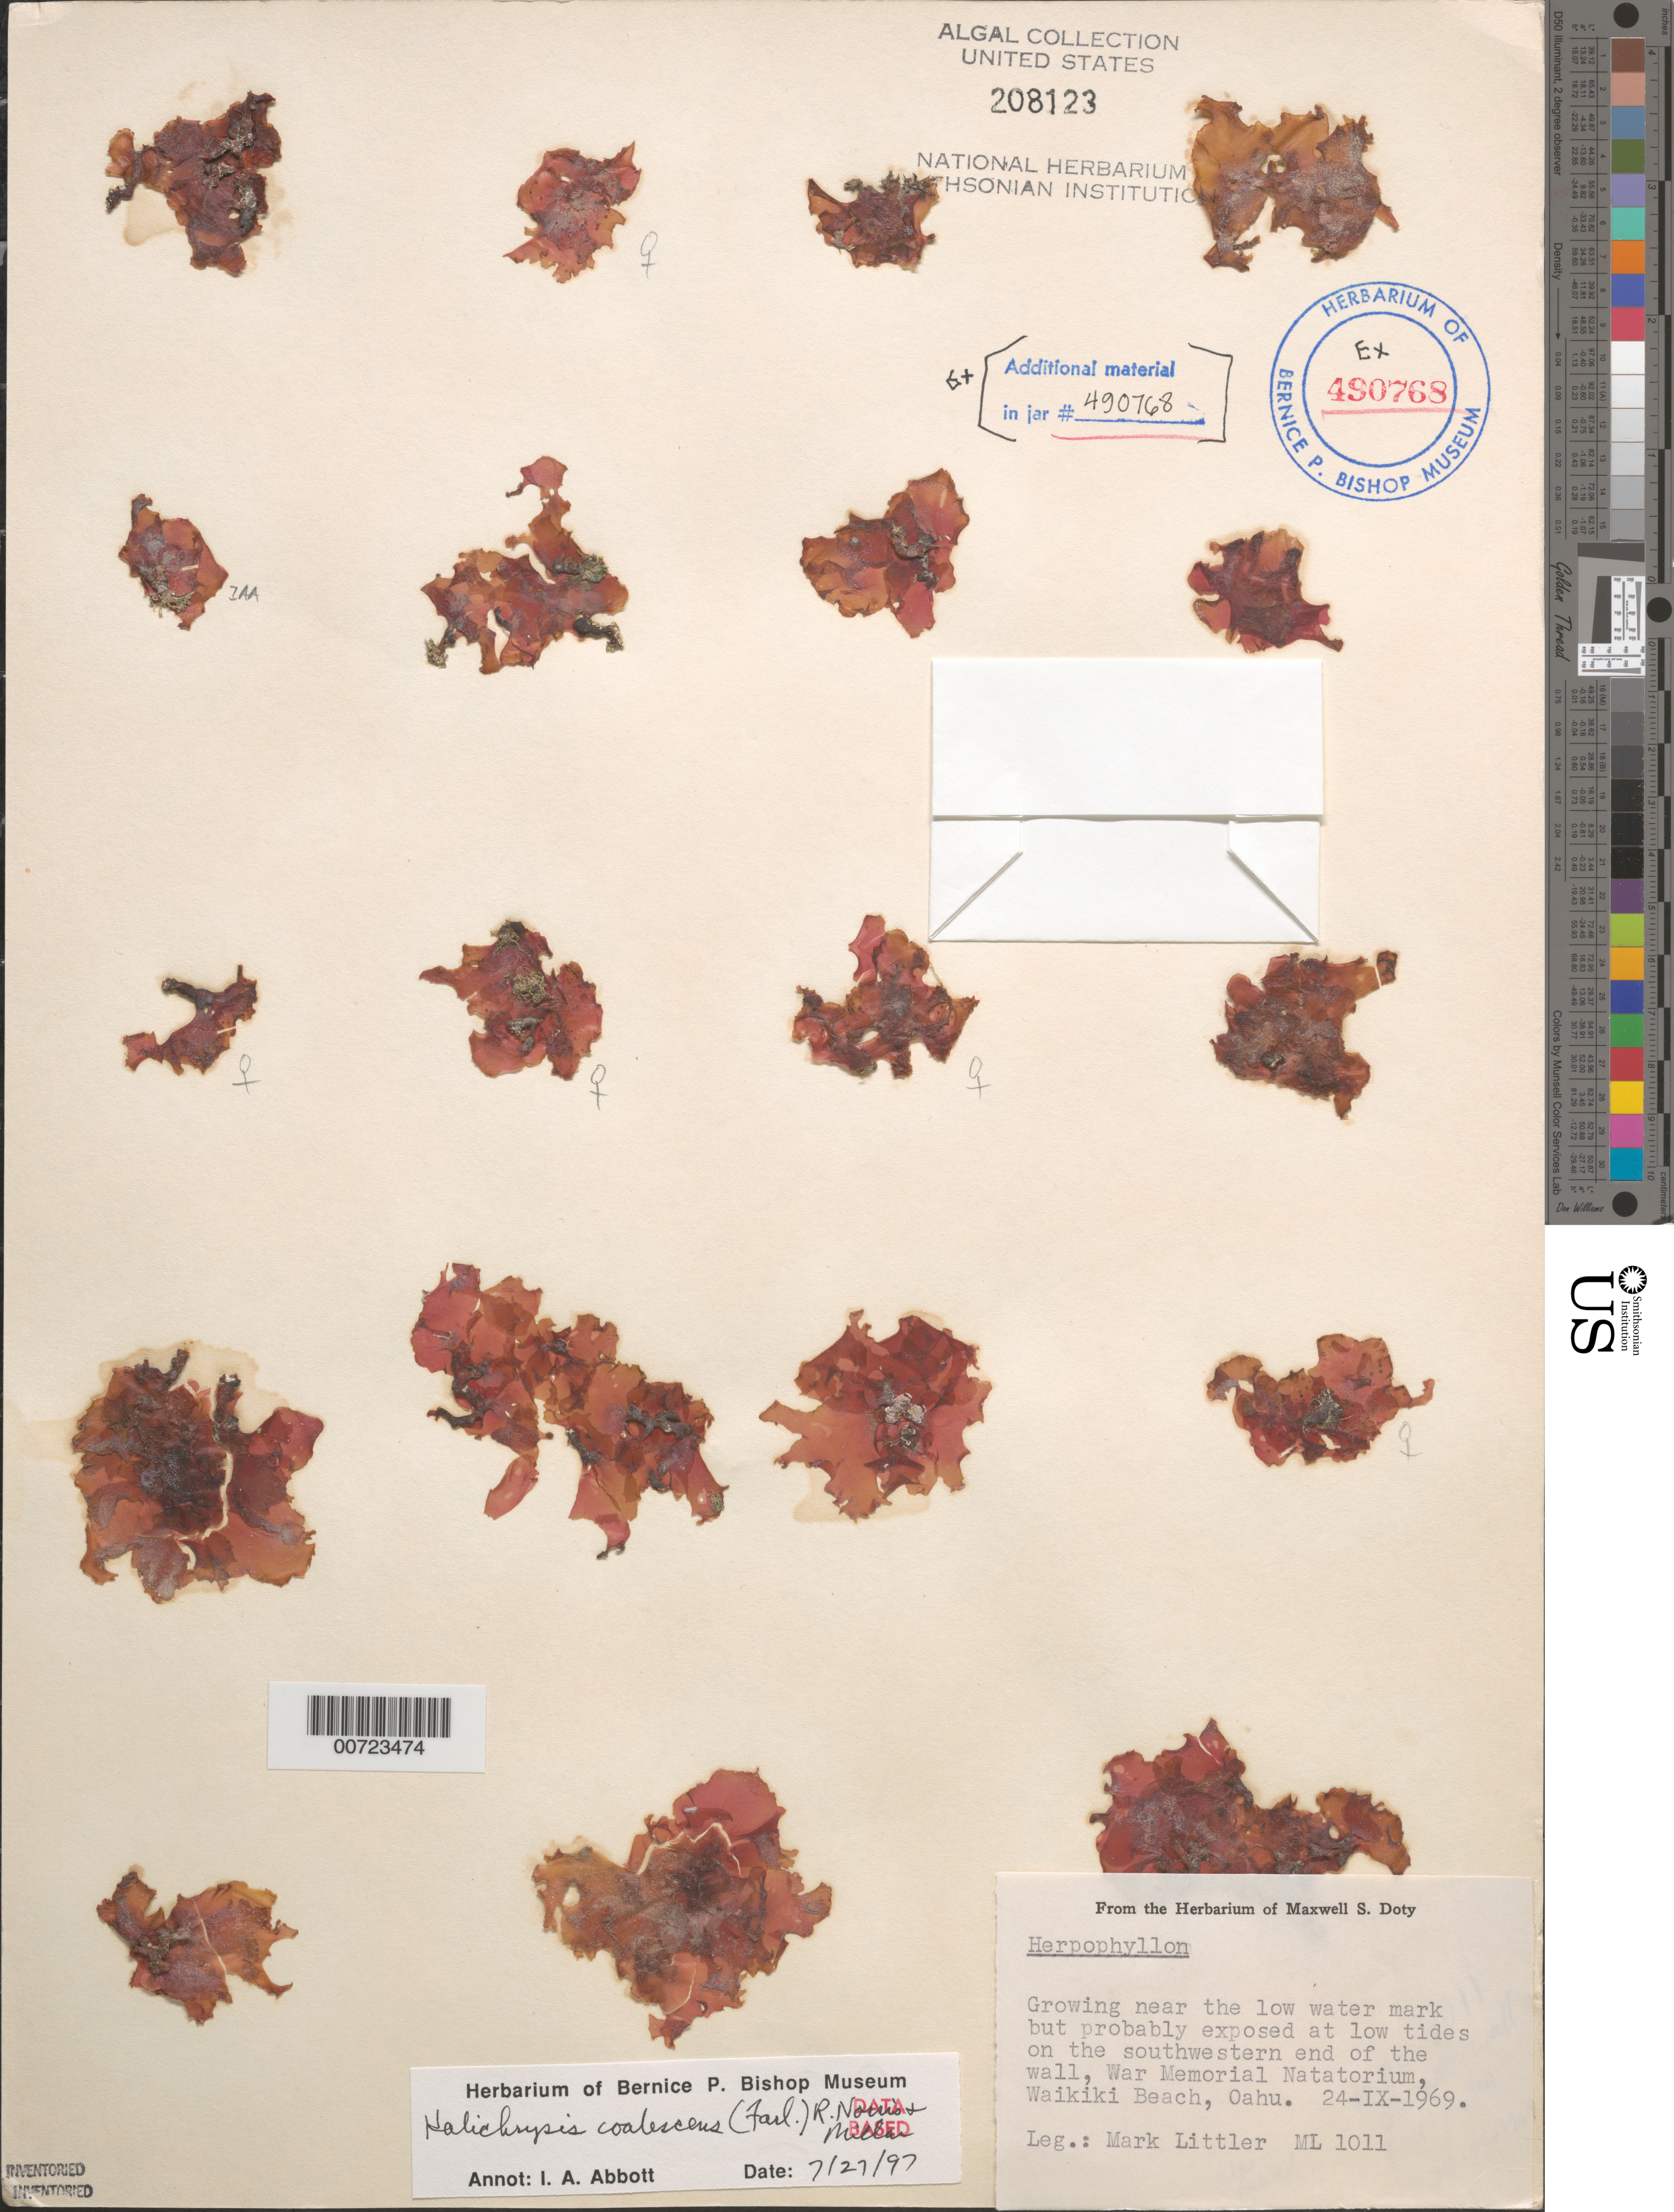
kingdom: Plantae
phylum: Rhodophyta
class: Florideophyceae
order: Rhodymeniales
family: Rhodymeniaceae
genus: Drouetia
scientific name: Drouetia coalescens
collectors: M. M. Littler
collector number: ML 1011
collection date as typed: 24 Sep 1969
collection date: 1969-09-24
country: United States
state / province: Hawaii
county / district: Honolulu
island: Oahu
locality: Waikiki Beach Park, War Memorial Natatorium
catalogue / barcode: US 208123